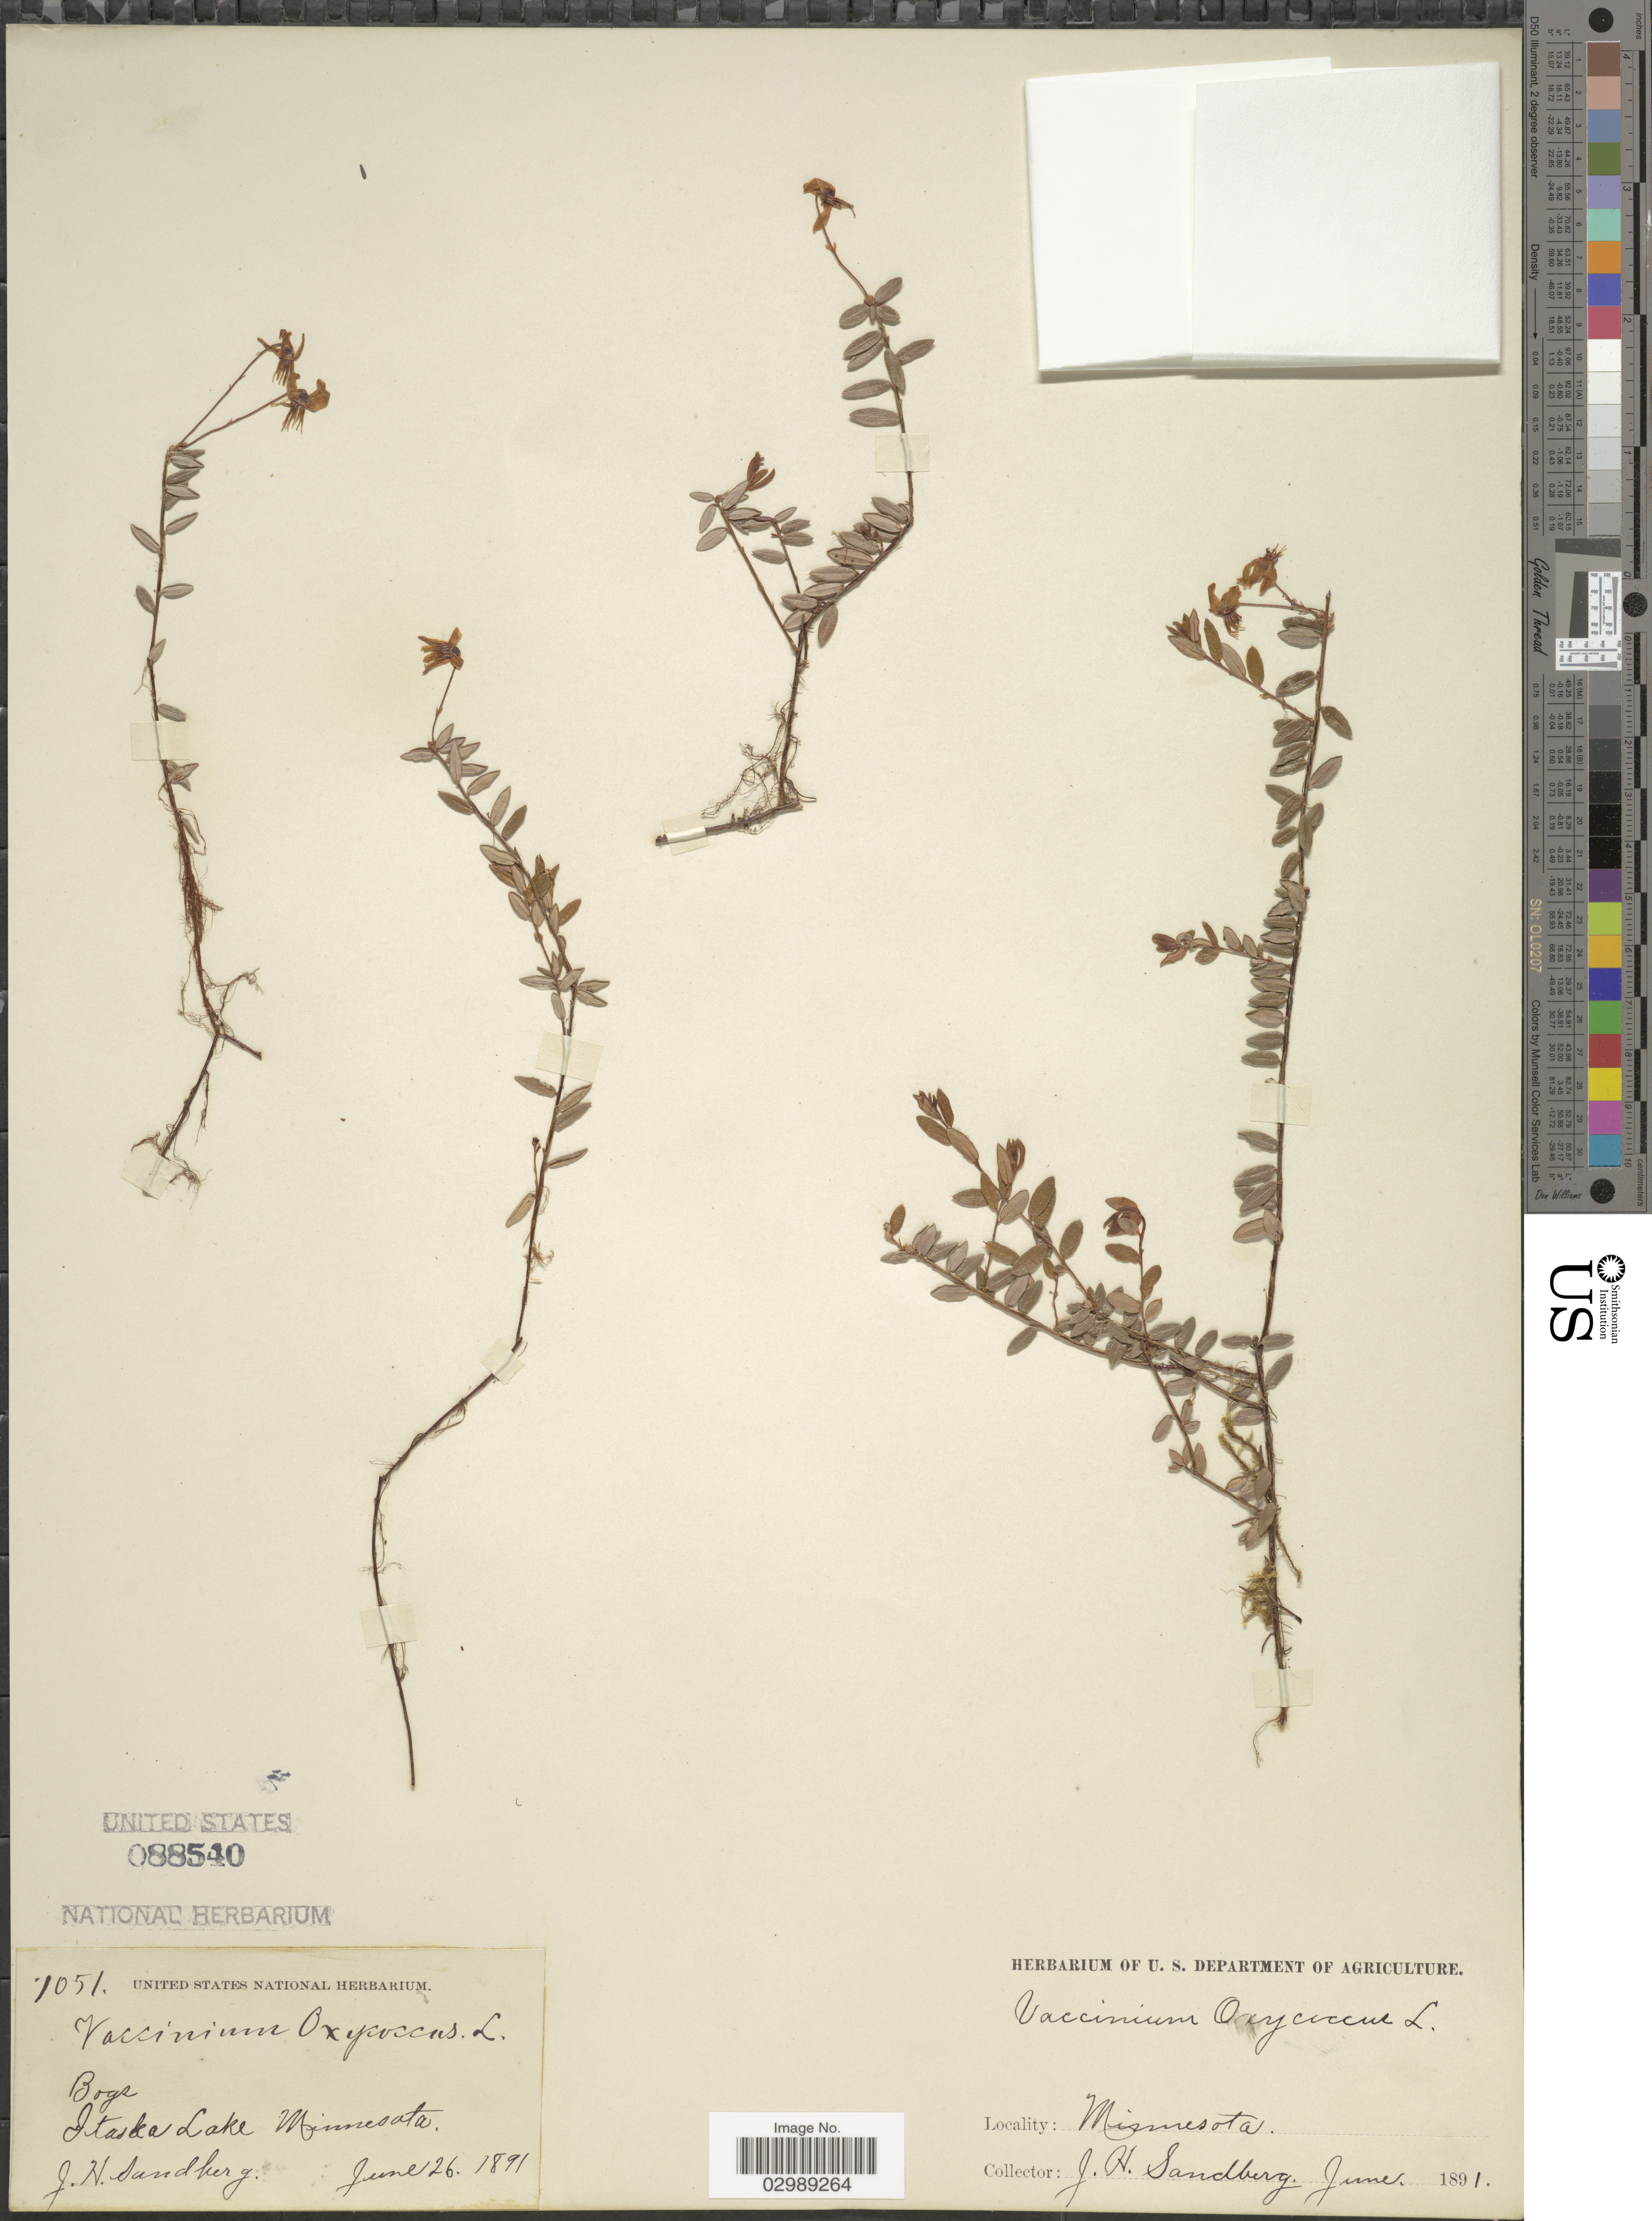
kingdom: Plantae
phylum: Tracheophyta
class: Magnoliopsida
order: Ericales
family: Ericaceae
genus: Vaccinium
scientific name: Vaccinium oxycoccos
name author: L.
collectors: J. H. Sandberg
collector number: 1051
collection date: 1891-06-26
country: United States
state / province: Minnesota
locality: Itaska Lake.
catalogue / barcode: US 88540